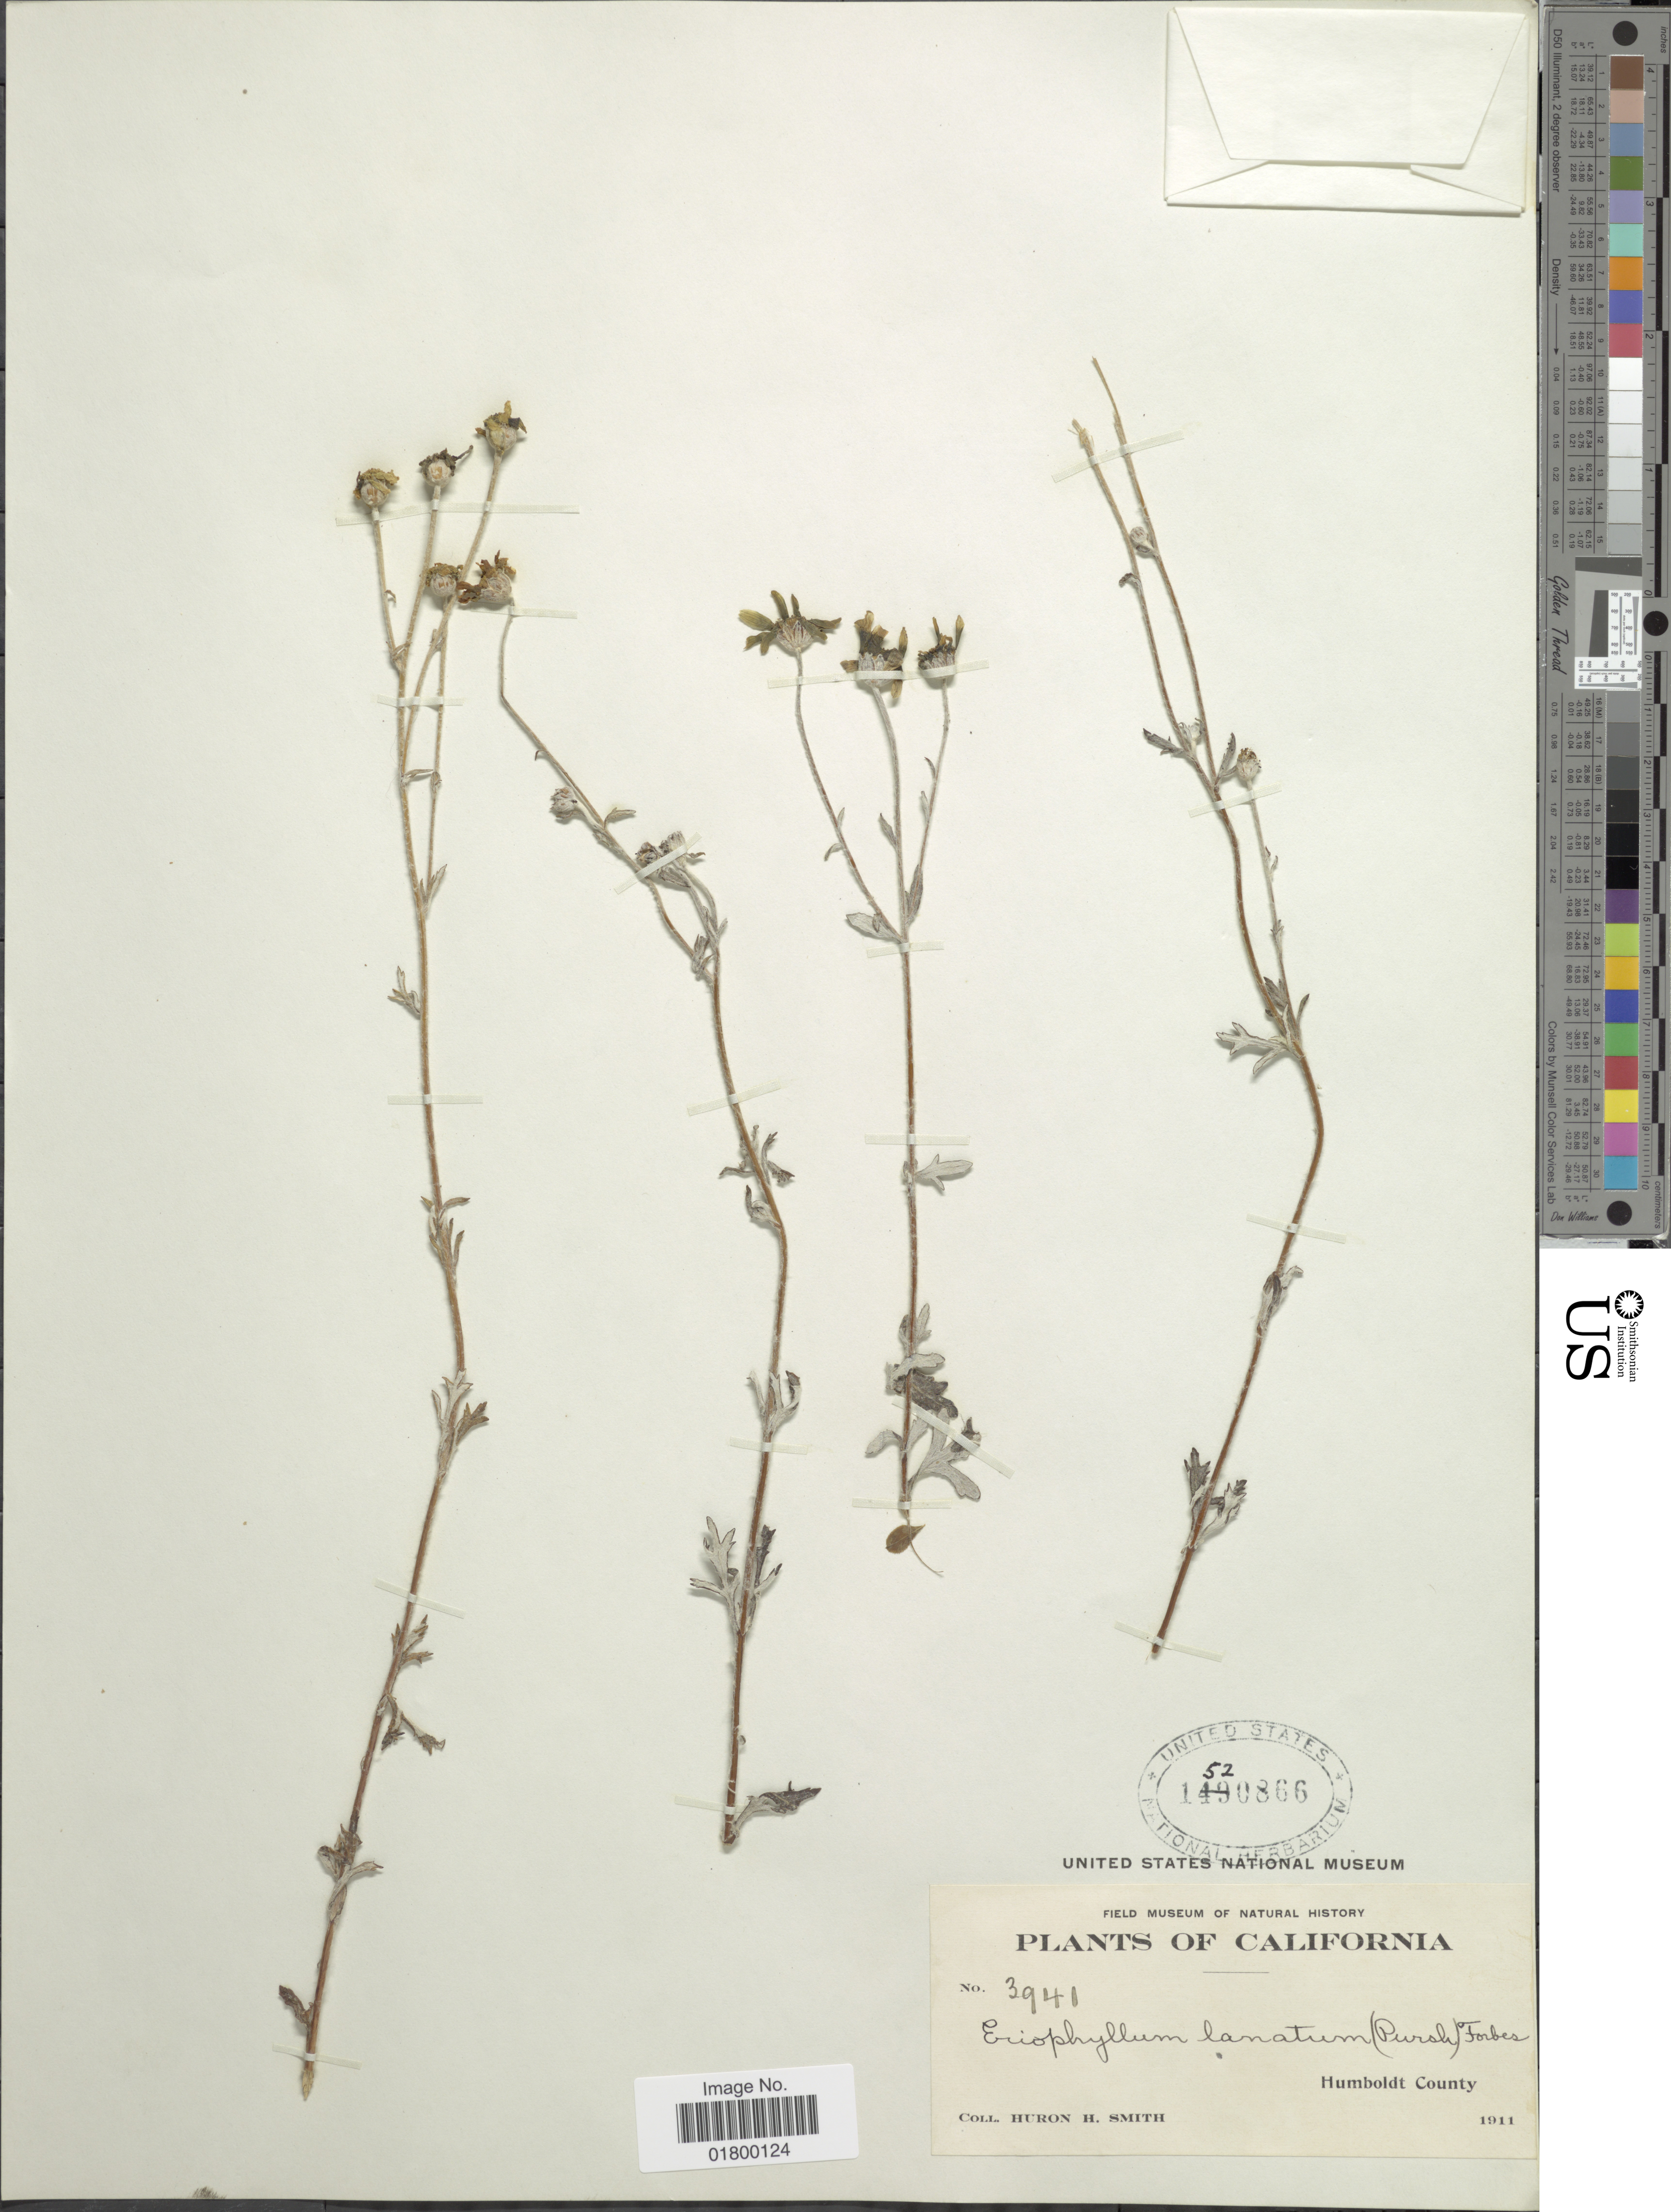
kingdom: Plantae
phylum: Tracheophyta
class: Magnoliopsida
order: Asterales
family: Asteraceae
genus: Eriophyllum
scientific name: Eriophyllum lanatum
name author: (Pursh) J. Forbes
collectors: Huron H. Smith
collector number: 3941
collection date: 1911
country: United States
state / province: California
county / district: Humboldt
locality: Humboldt County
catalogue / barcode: US 1520866